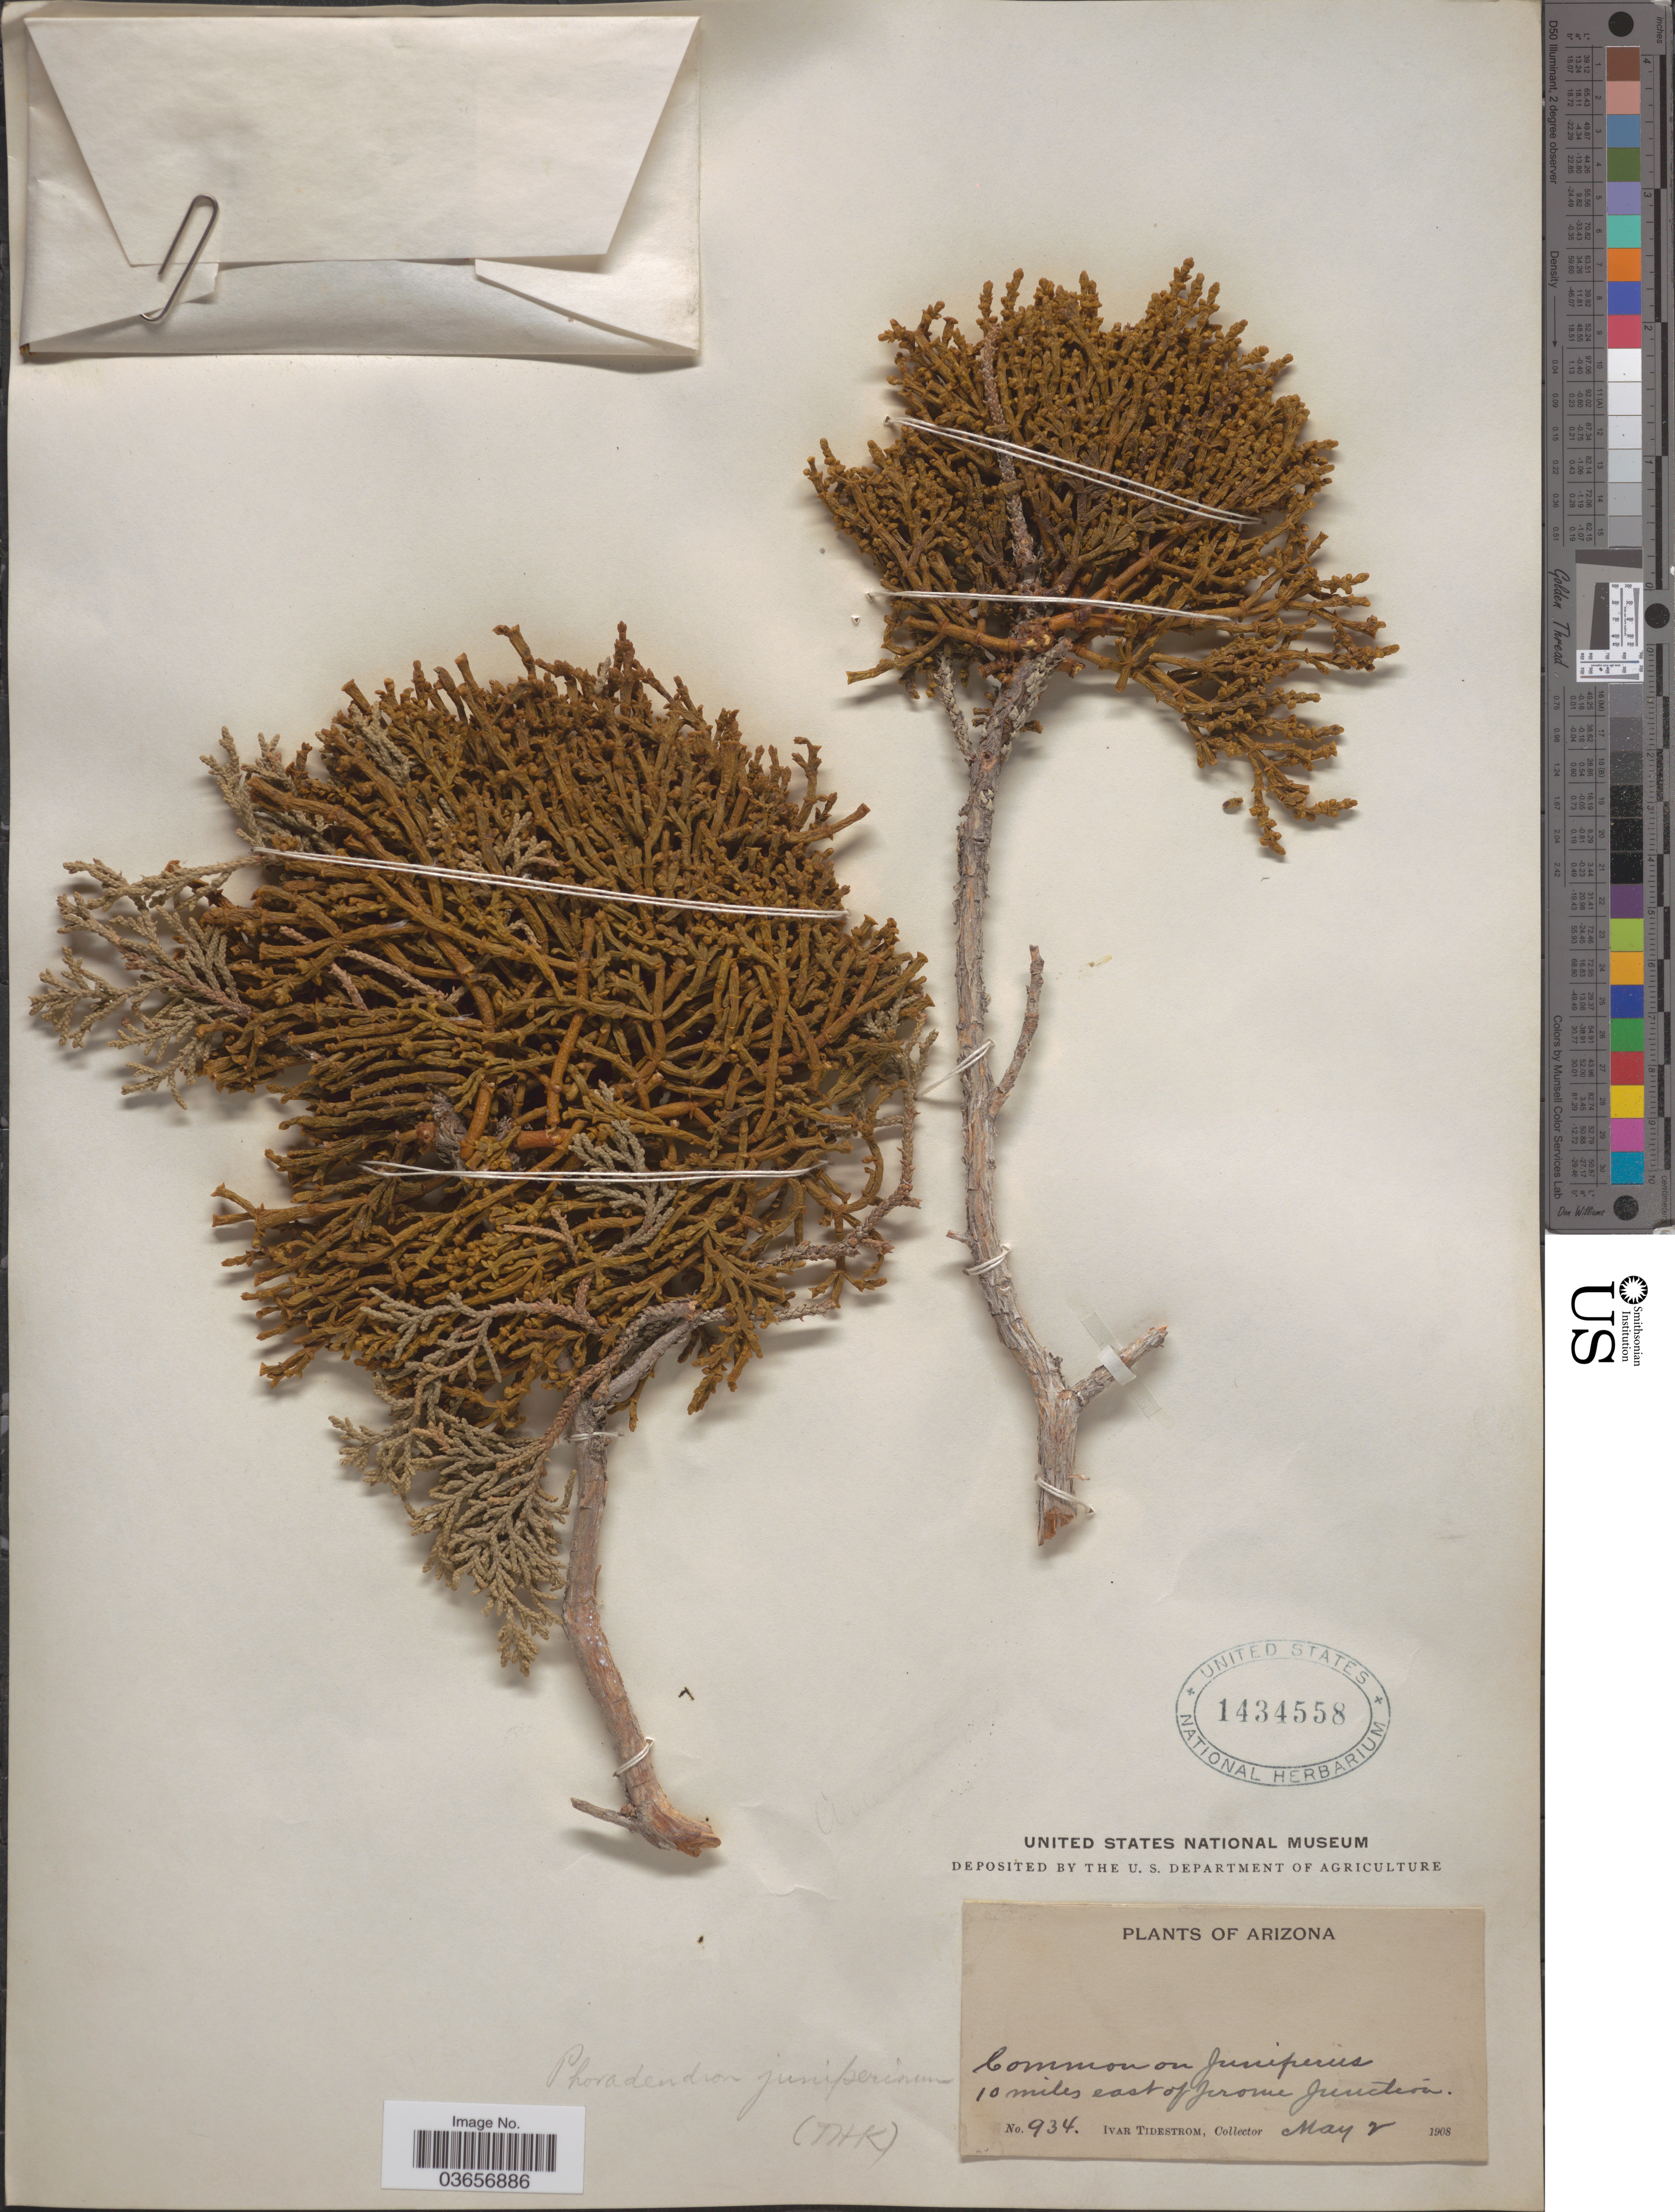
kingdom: Plantae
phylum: Tracheophyta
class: Magnoliopsida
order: Santalales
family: Viscaceae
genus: Phoradendron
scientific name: Phoradendron juniperinum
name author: Engelm. ex A. Gray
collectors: I. F. Tidestrom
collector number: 934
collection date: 1908-05-02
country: United States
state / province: Arizona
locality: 10 miles east of Jerome Junction.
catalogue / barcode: US 1434558